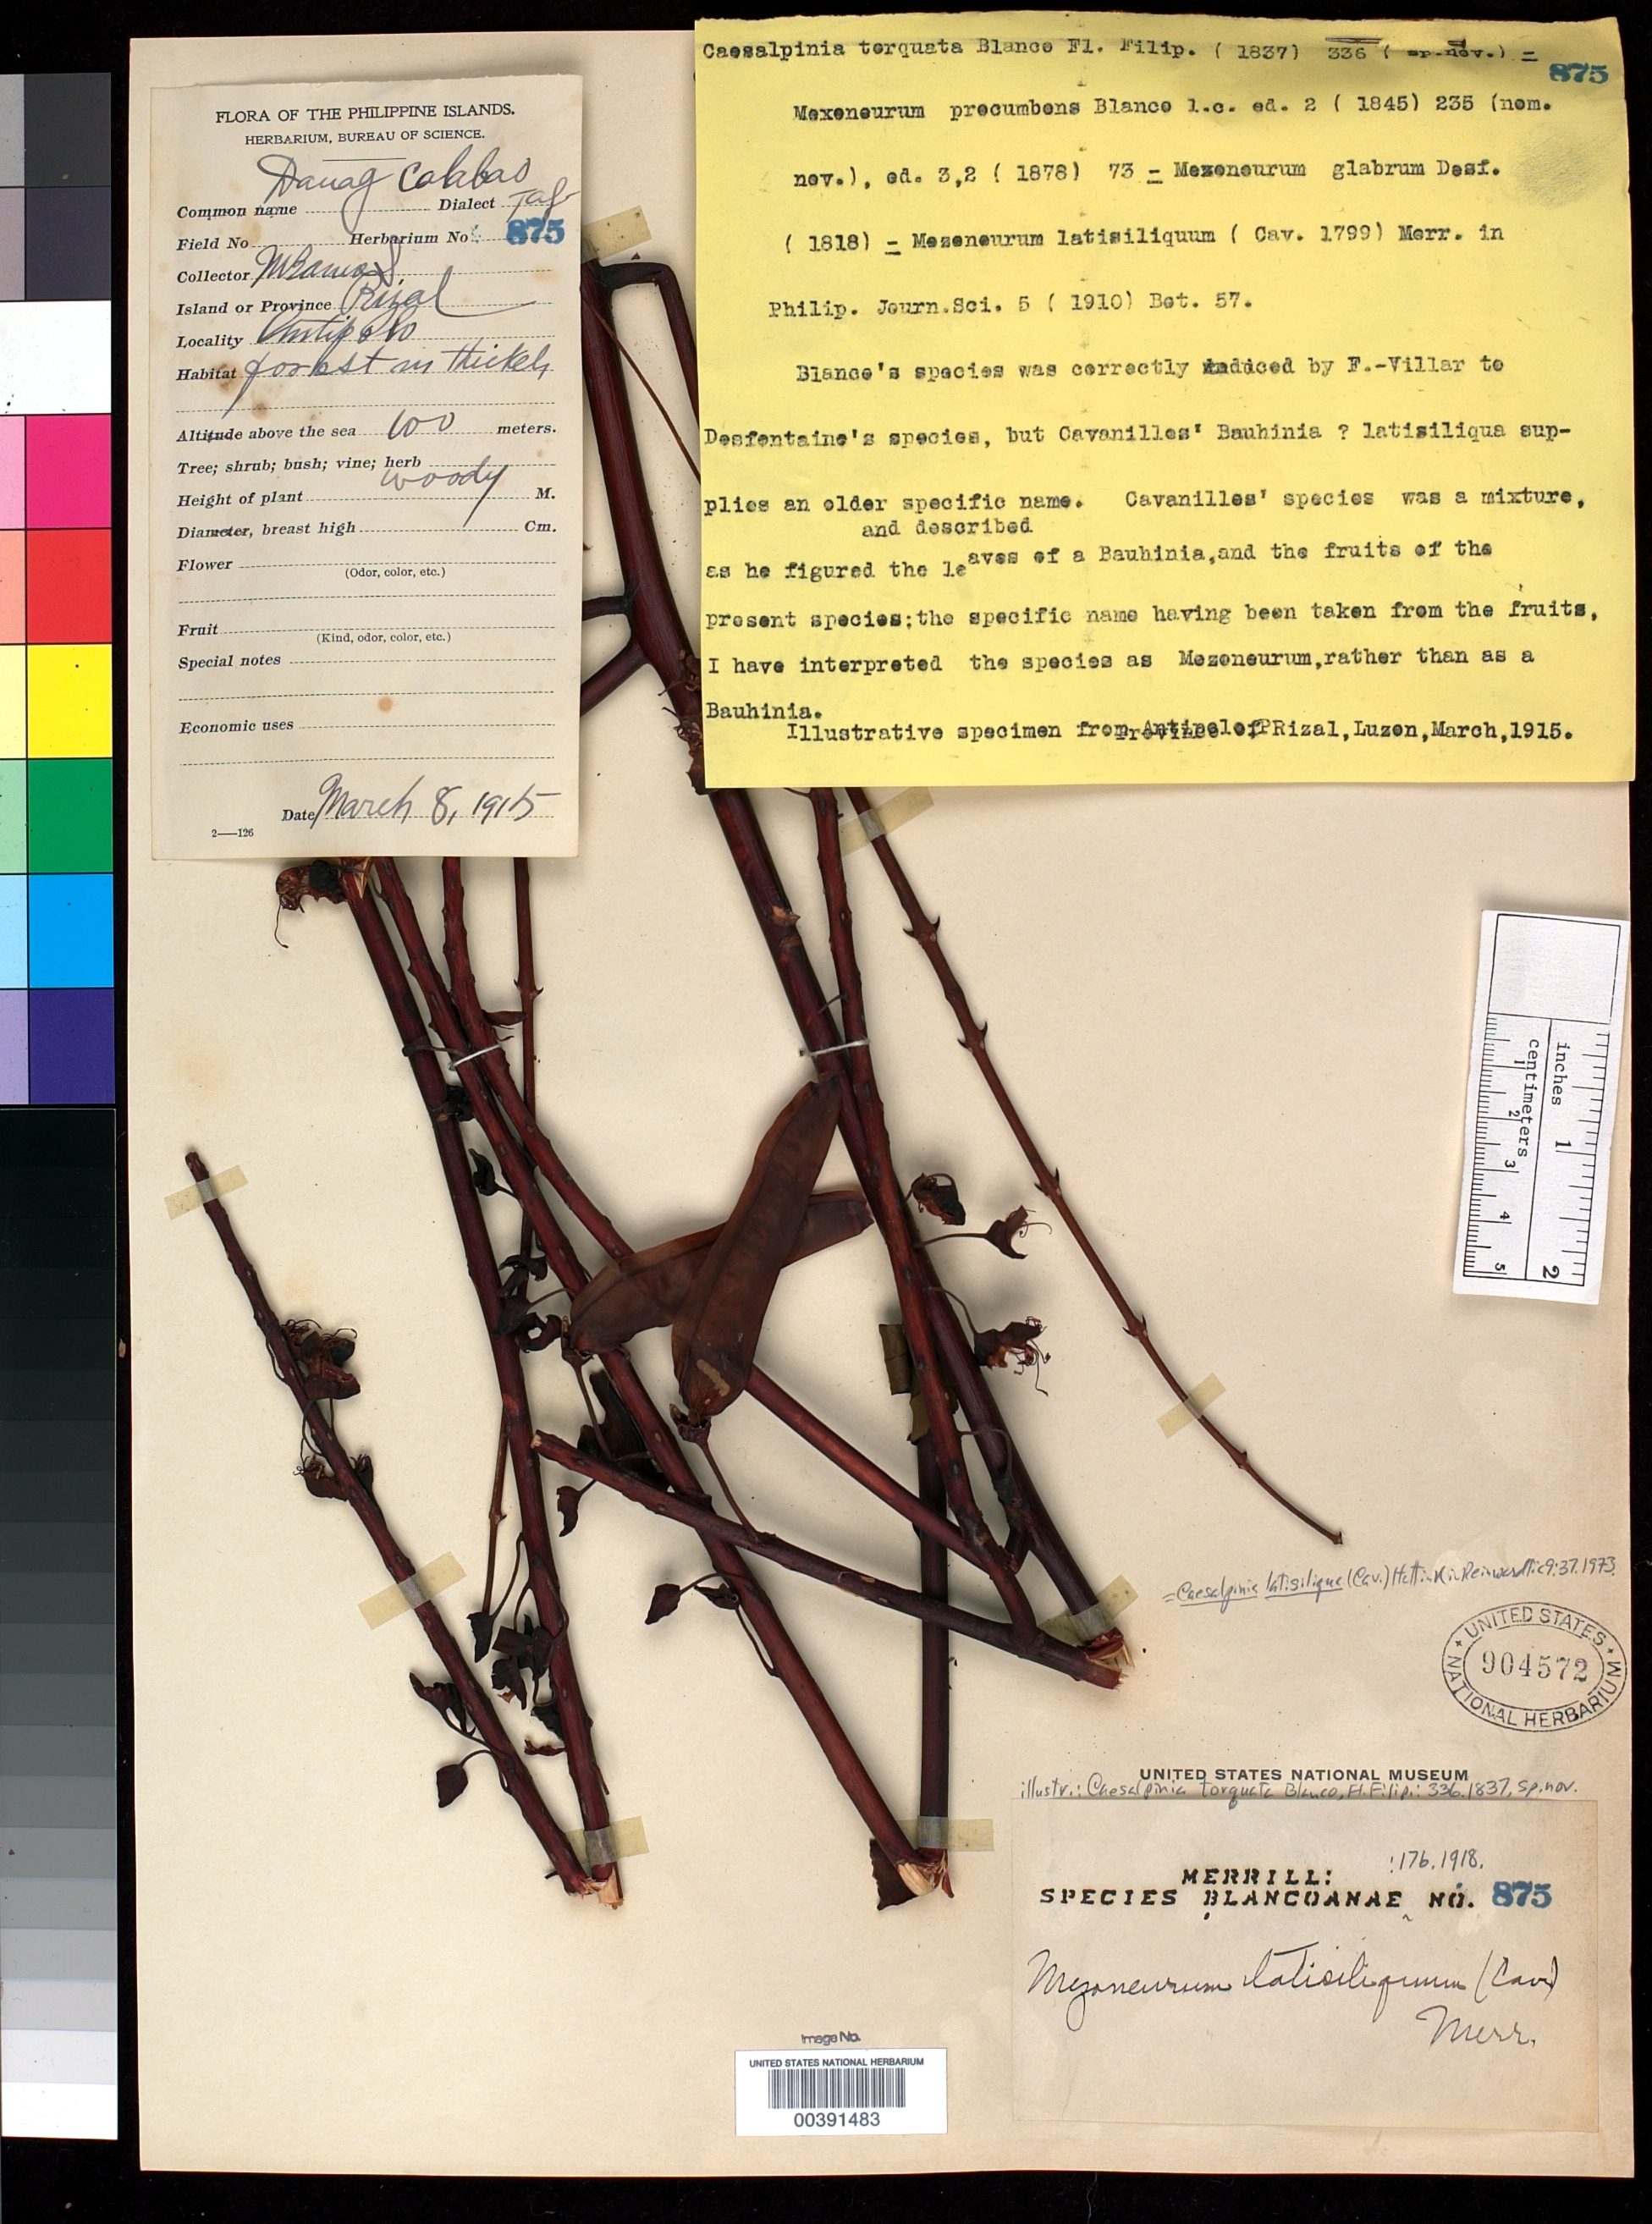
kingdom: Plantae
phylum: Tracheophyta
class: Magnoliopsida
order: Fabales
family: Fabaceae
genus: Mezoneuron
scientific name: Mezoneuron latisiliquum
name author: (Cav.) Merr.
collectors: M. Ramos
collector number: Sp. Blancoan. 0875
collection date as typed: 08 Mar 1915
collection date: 1915-03-08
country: Philippines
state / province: Calabarzon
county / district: Rizal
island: Luzon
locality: Antipolo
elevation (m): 100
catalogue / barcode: US 904572